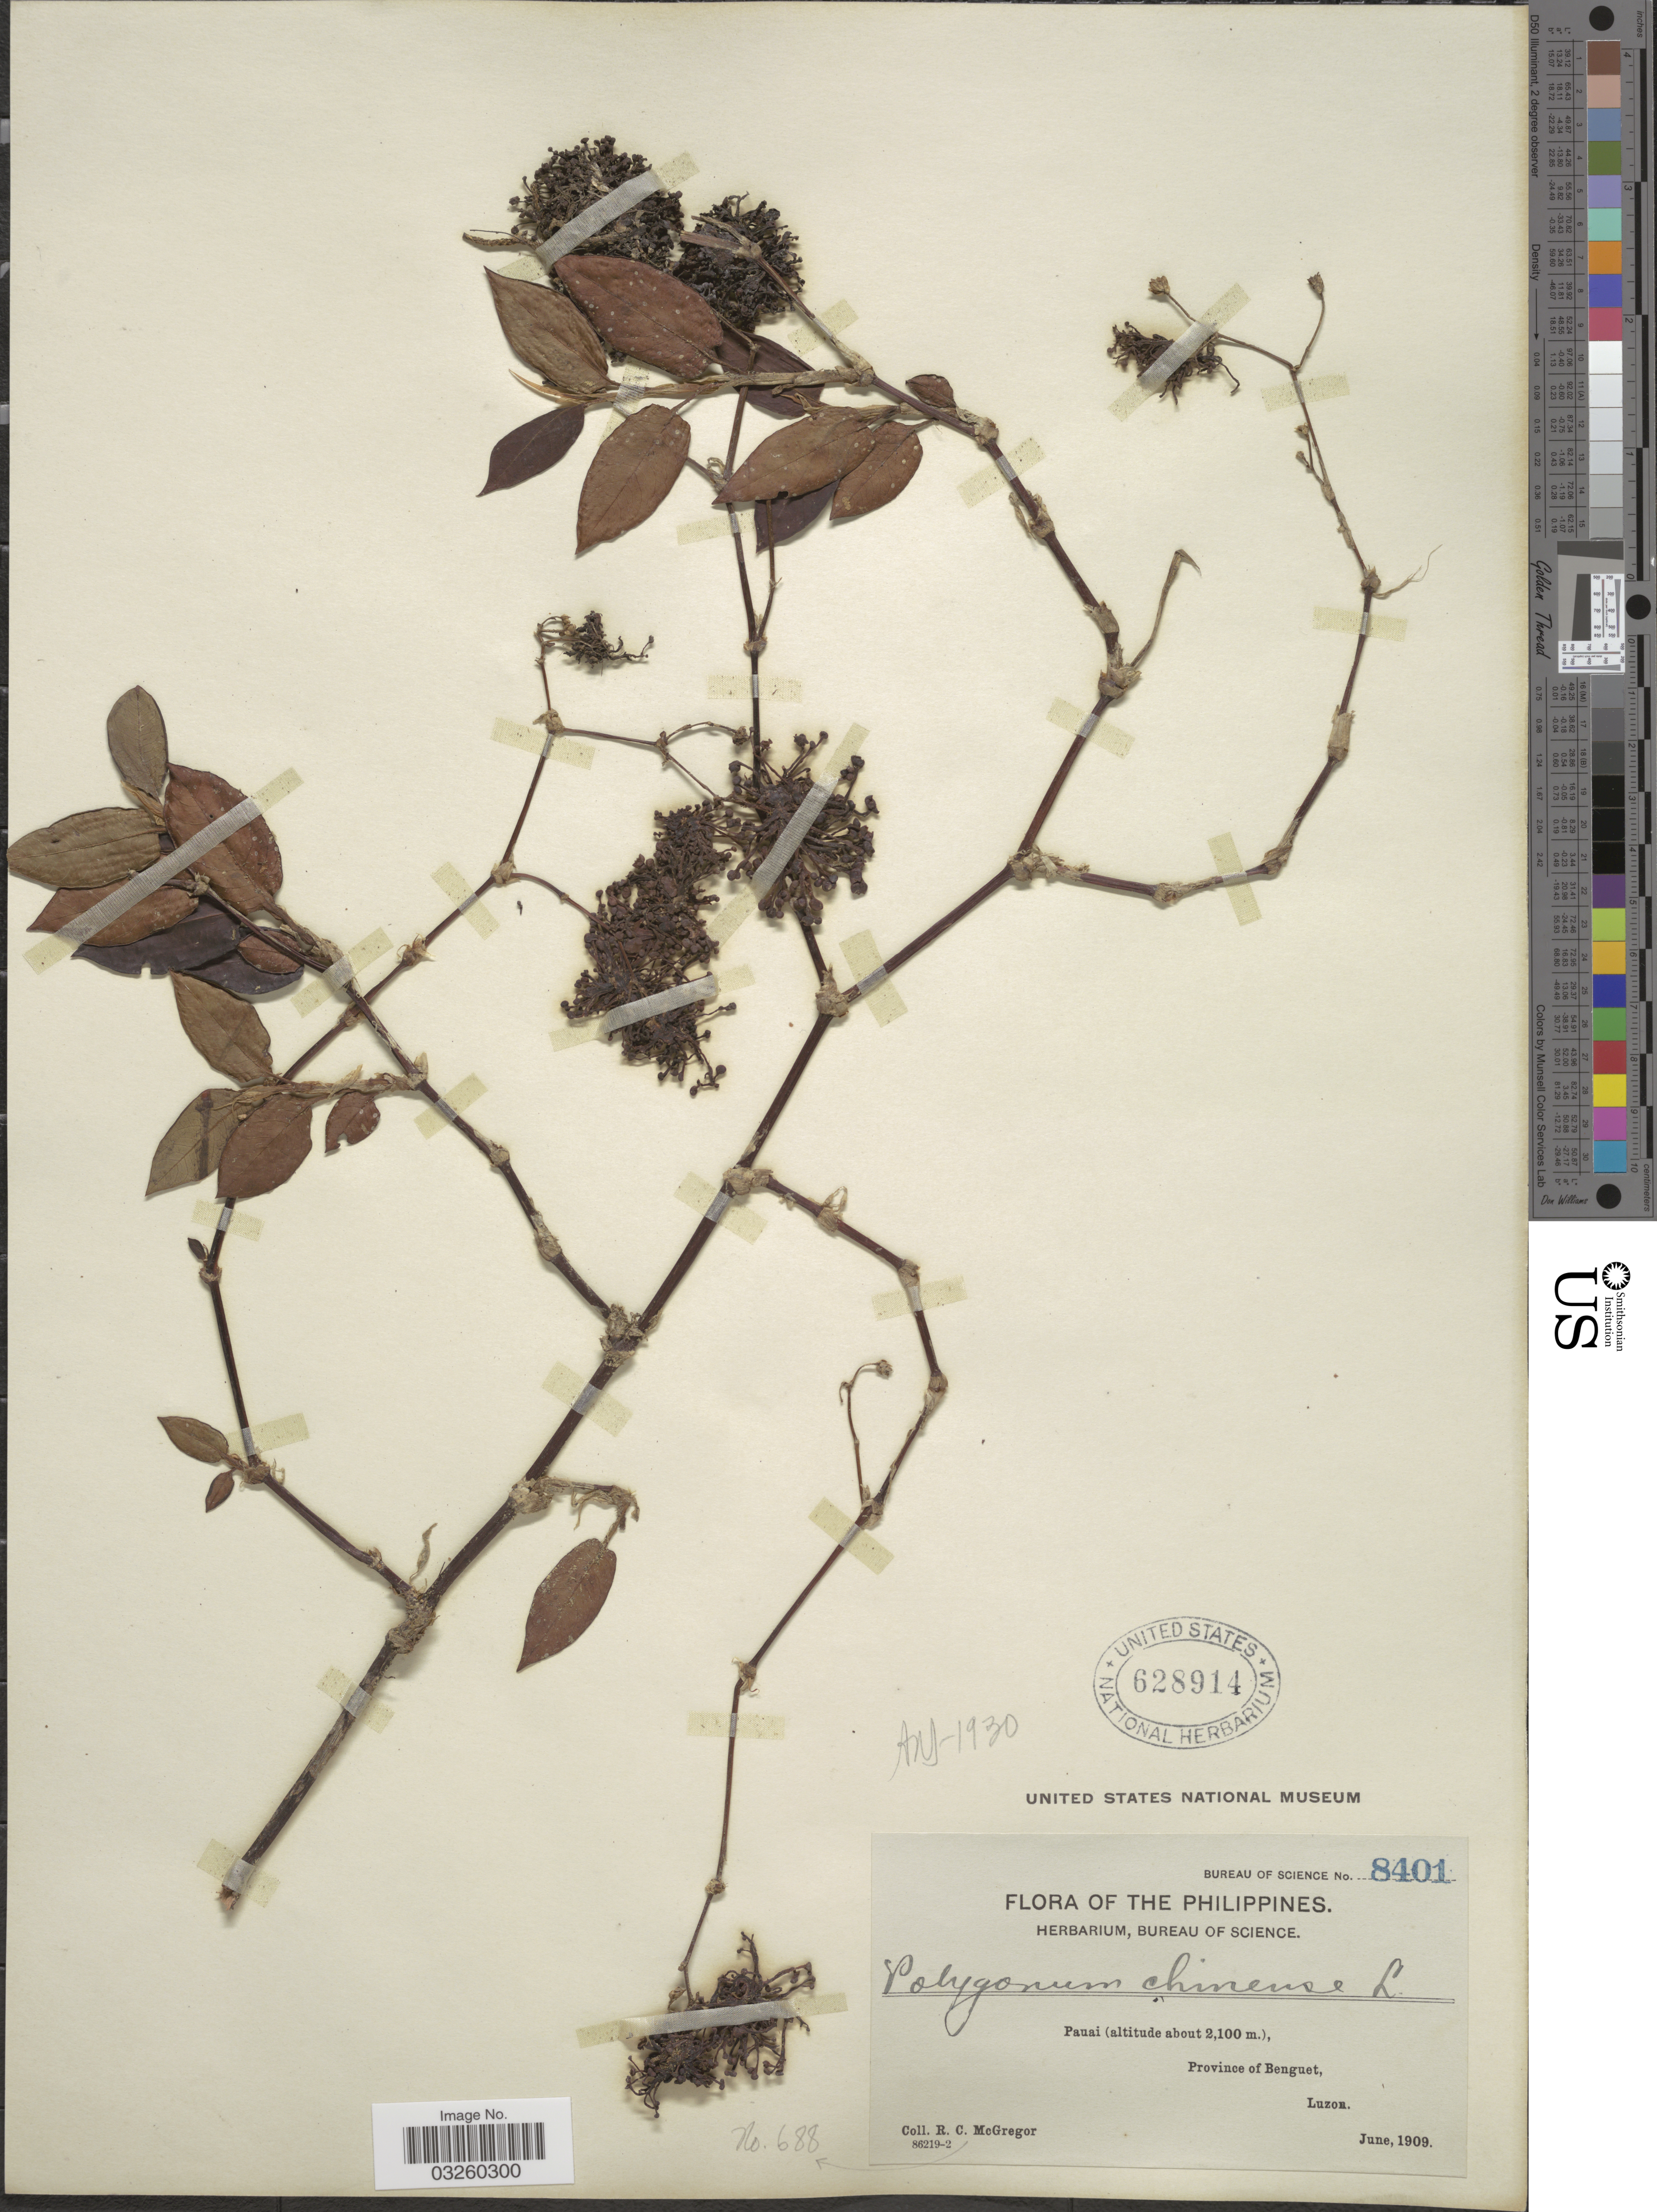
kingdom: Plantae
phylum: Tracheophyta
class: Magnoliopsida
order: Caryophyllales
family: Polygonaceae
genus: Polygonum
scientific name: Polygonum chinense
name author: L.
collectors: R. C. McGregor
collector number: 688?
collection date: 1909-06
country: Philippines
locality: Pauai, Province of Benguet, Luzon.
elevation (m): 2100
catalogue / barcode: US 628914